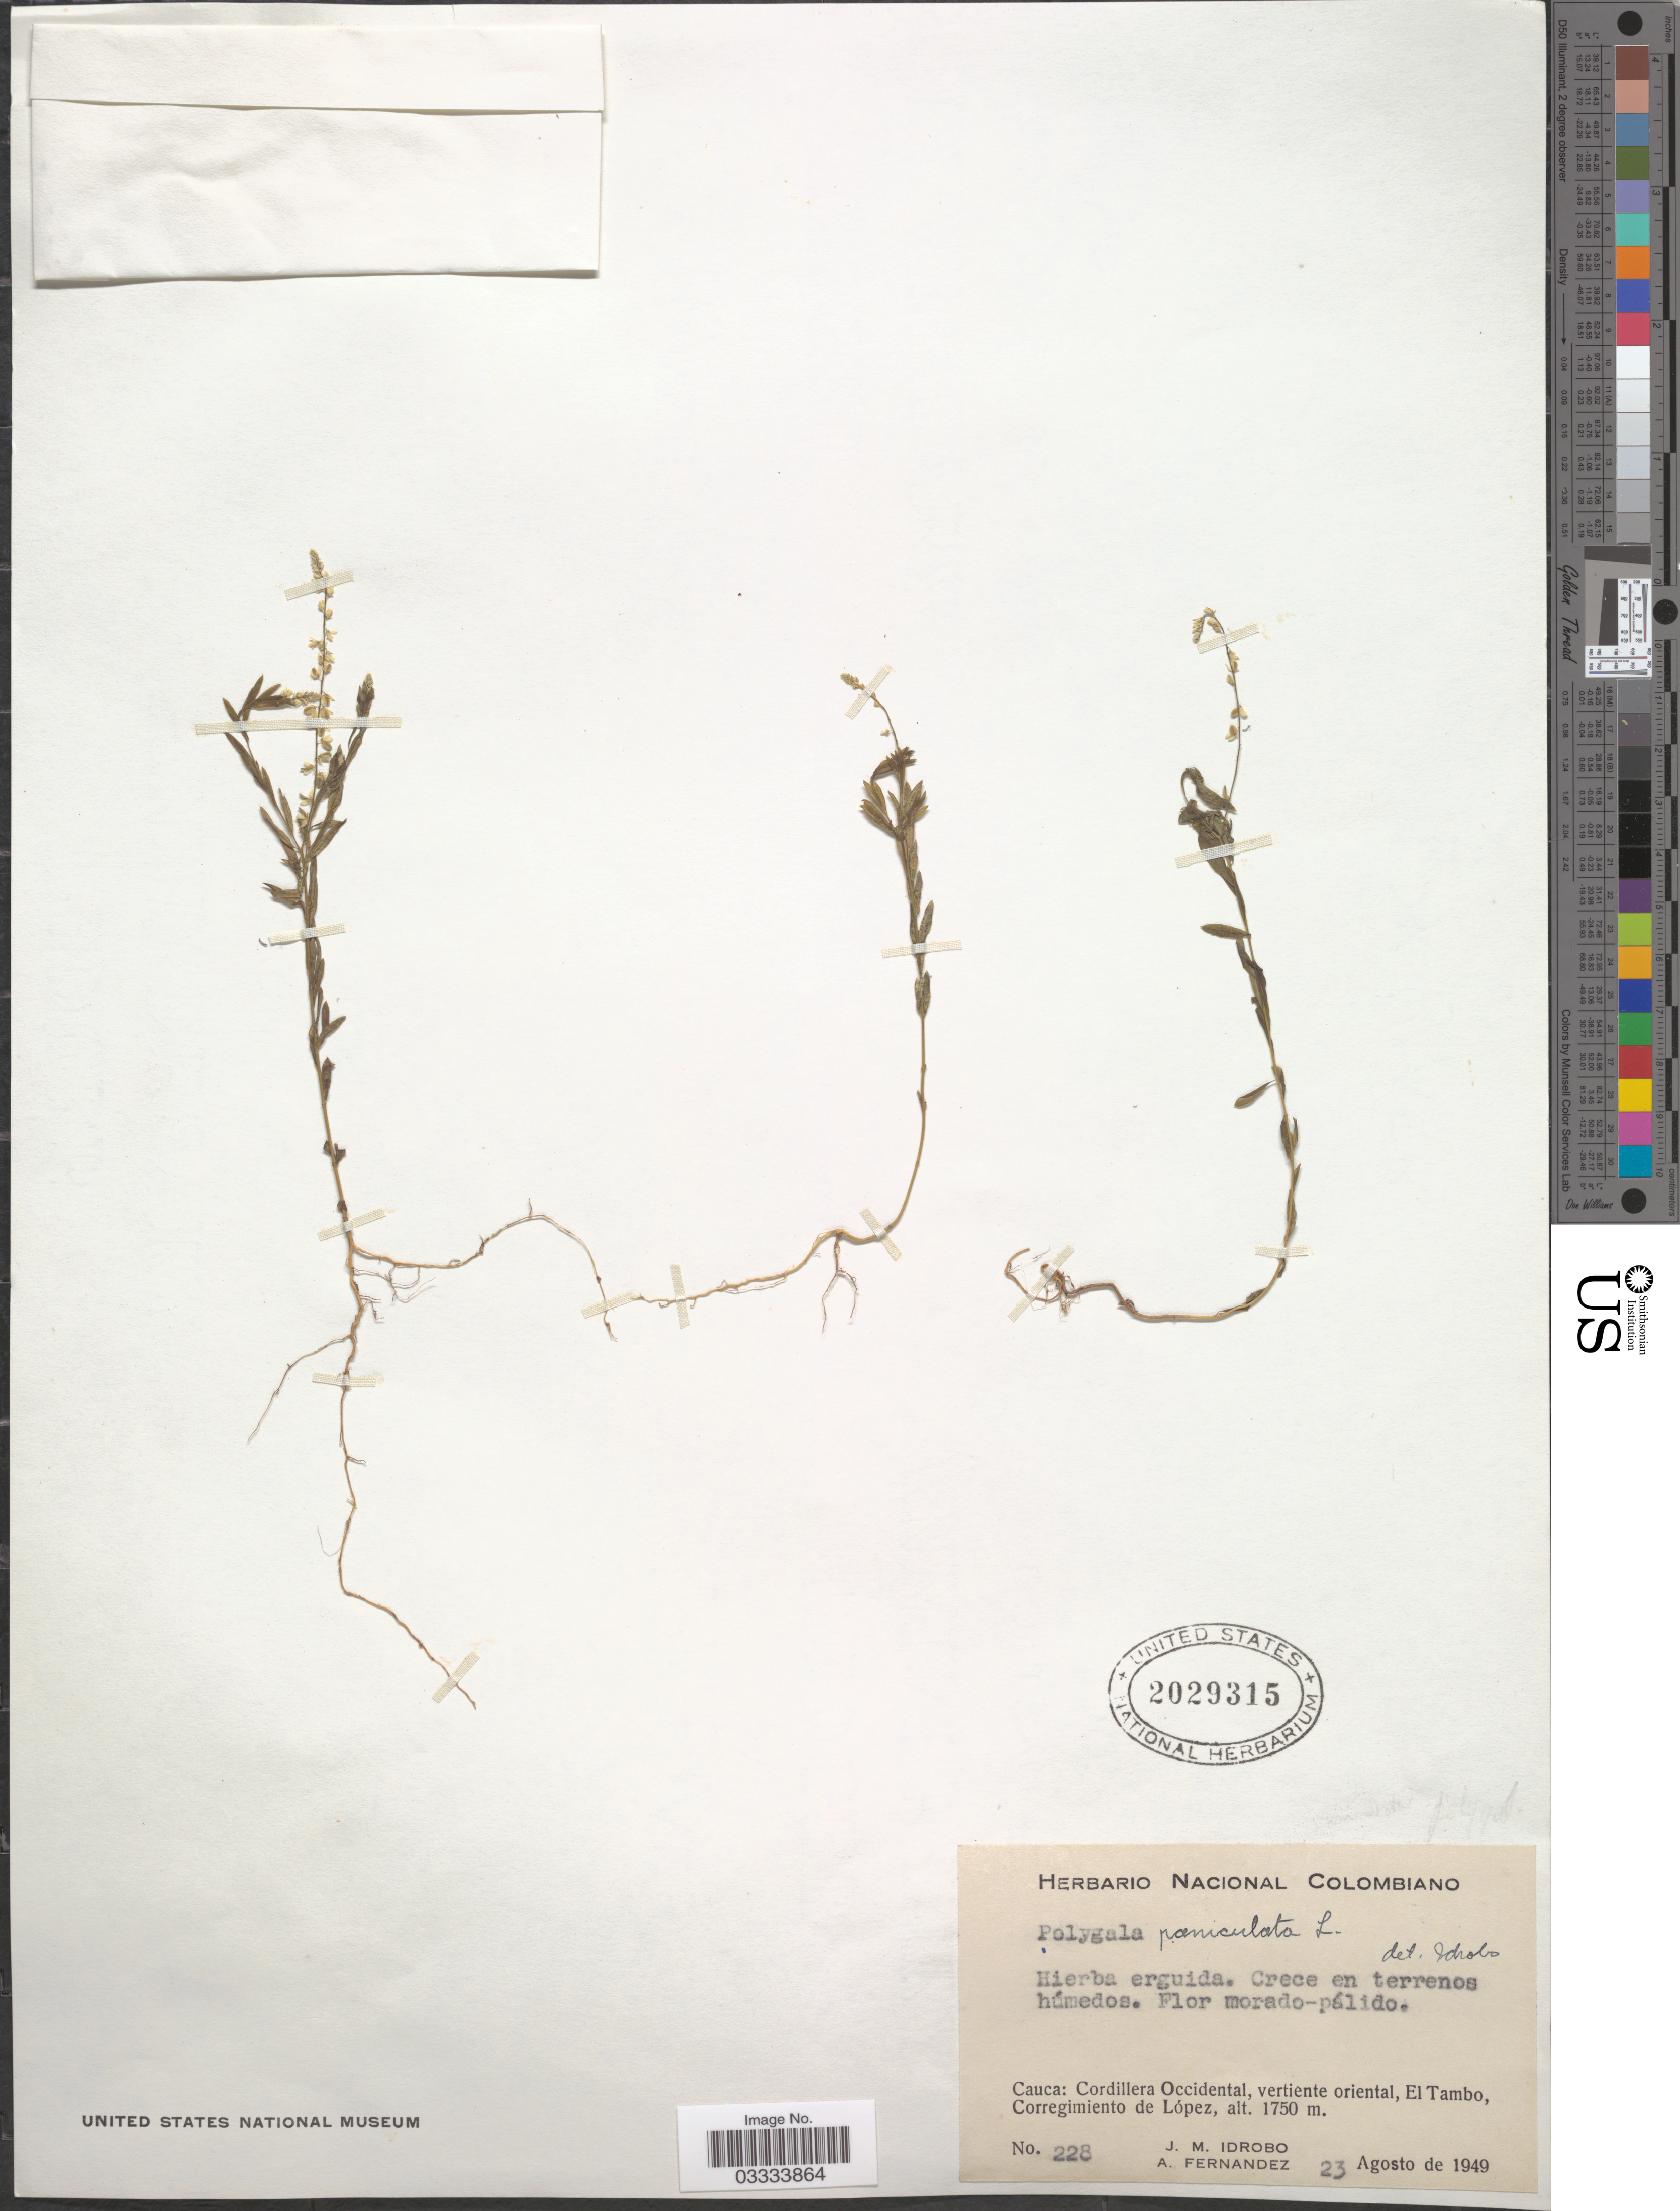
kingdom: Plantae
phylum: Tracheophyta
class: Magnoliopsida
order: Fabales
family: Polygalaceae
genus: Polygala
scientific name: Polygala paniculata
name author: L.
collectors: J. M. Idrobo & A. Fernandez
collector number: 228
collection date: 1949-08-23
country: Colombia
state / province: Cauca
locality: Cordillera Occidental, vertiente oriental, El Tambo, Corregimiento de López.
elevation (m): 1750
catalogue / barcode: US 2029315